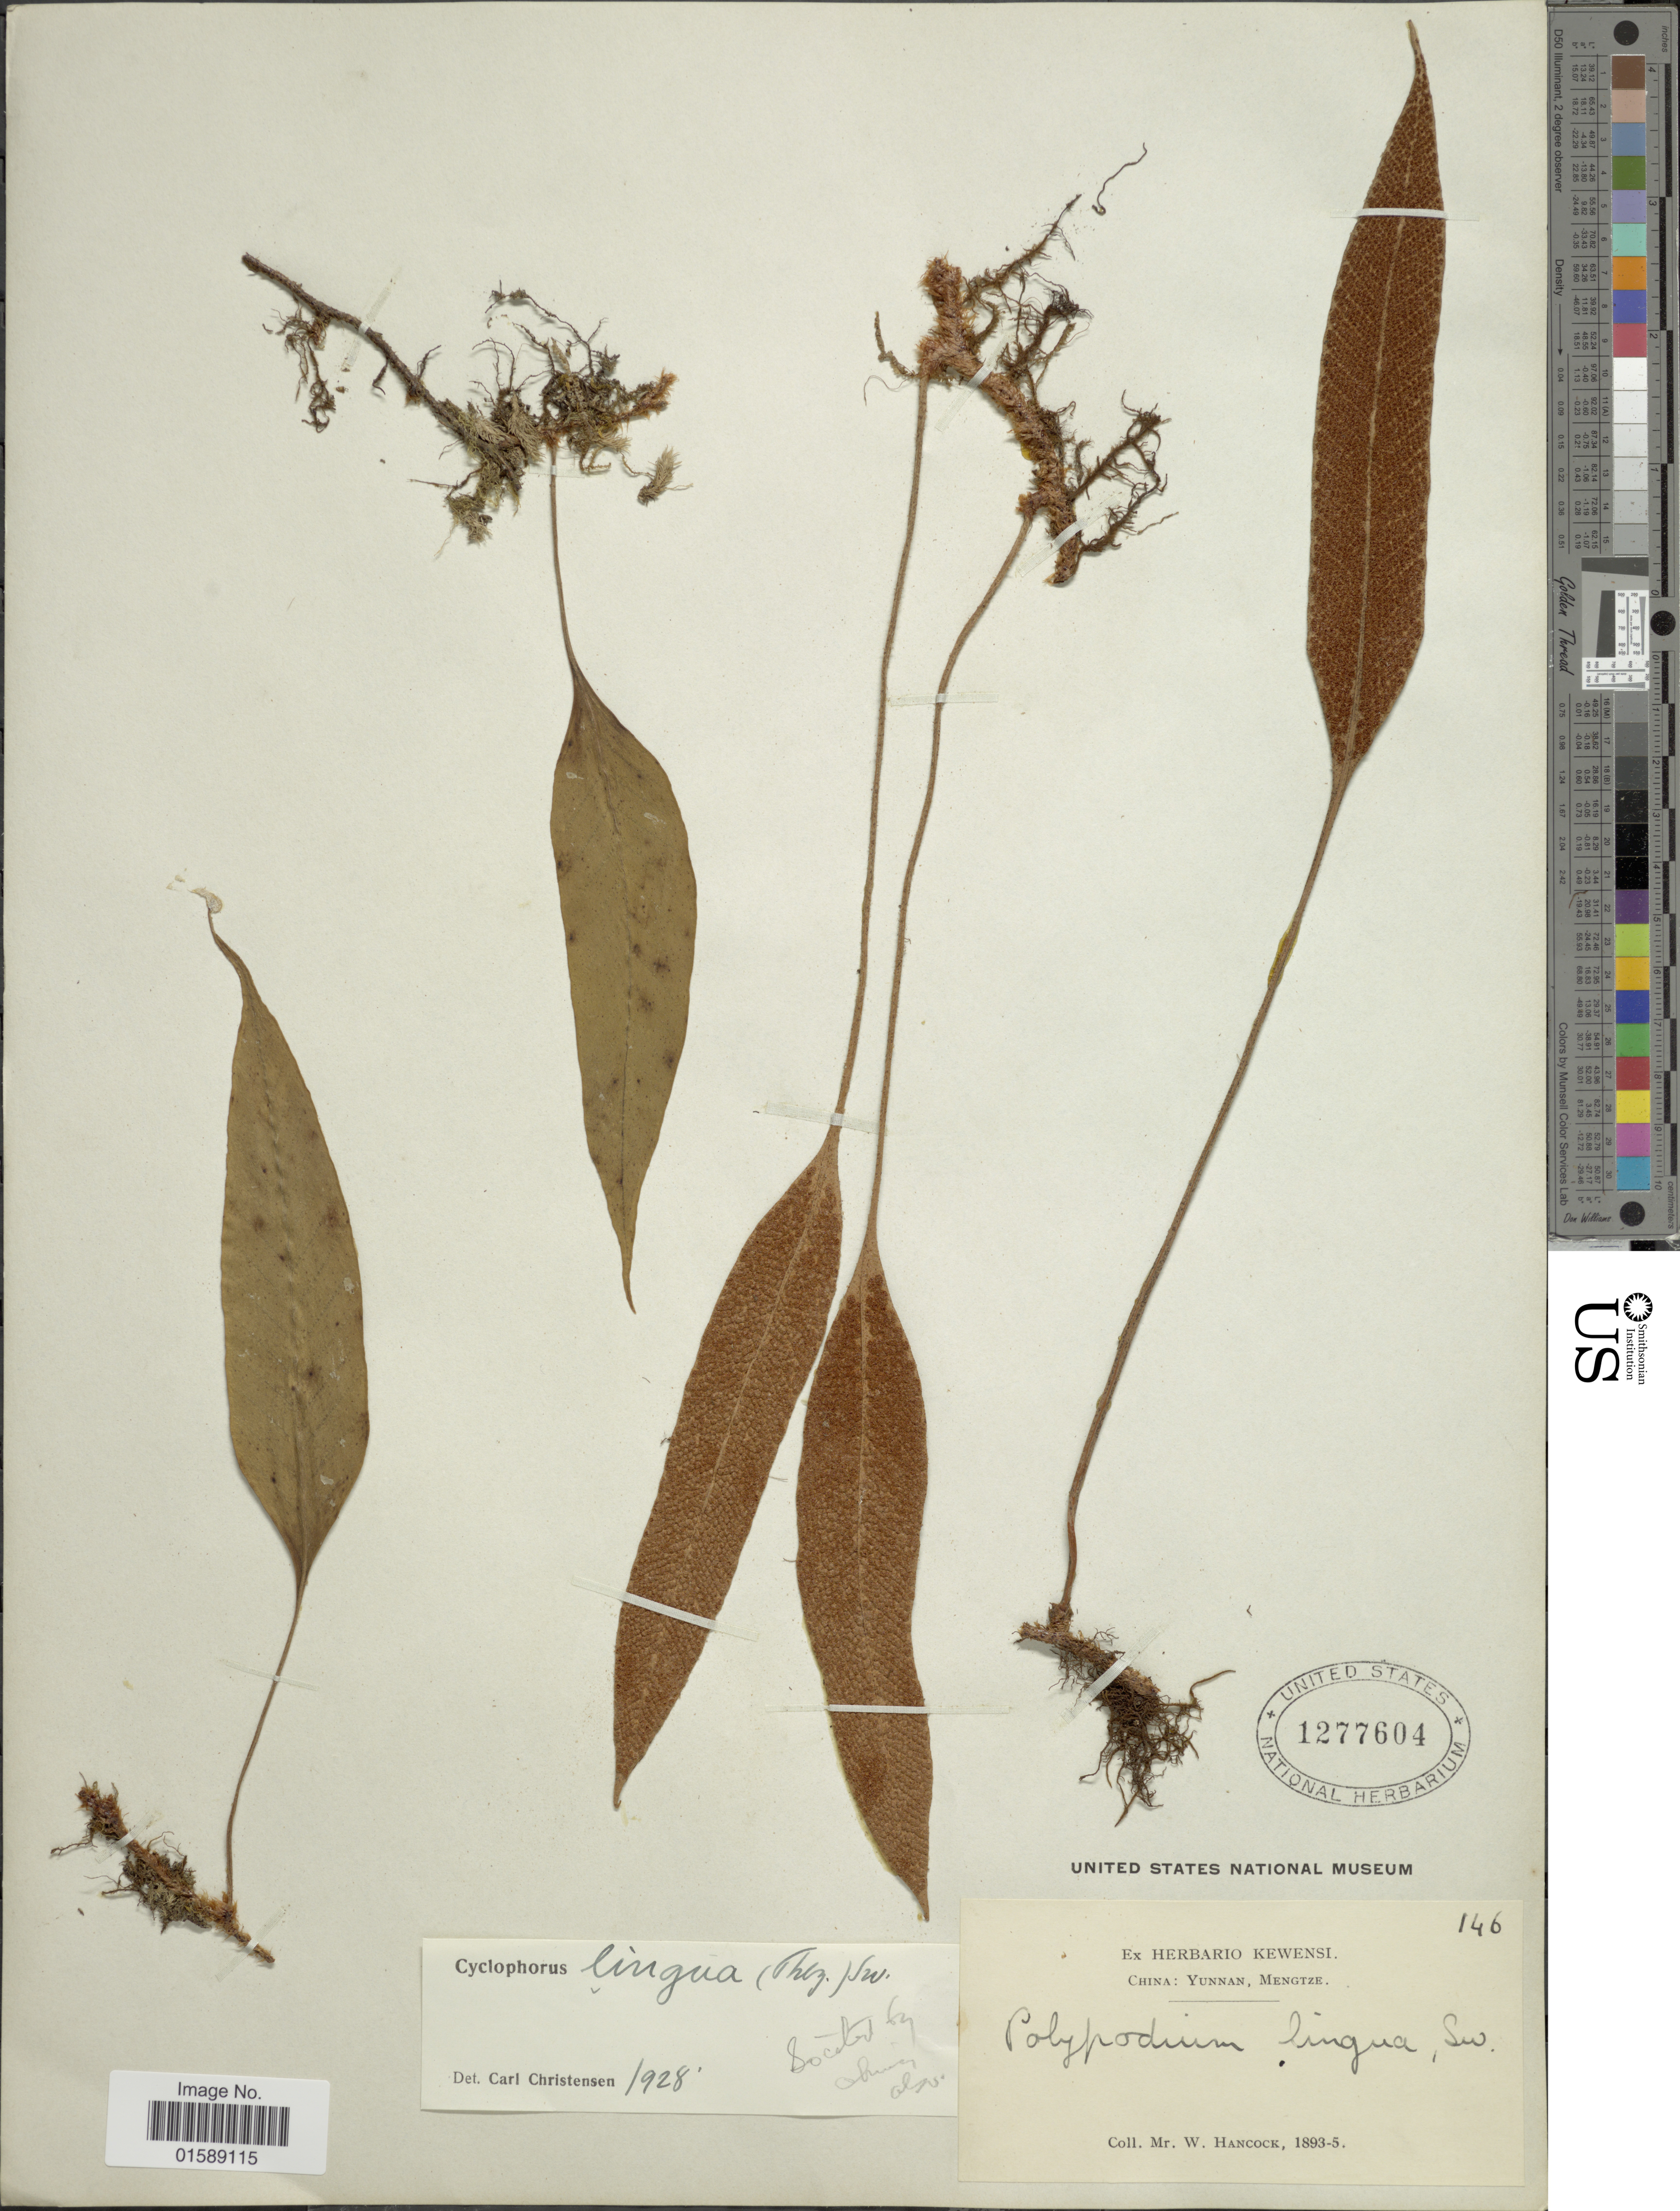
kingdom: Plantae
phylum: Tracheophyta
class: Polypodiopsida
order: Polypodiales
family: Polypodiaceae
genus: Pyrrosia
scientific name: Pyrrosia lingua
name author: (Thurb.) Farw.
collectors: W. Hancock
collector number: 146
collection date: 1893/1895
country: China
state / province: Yunnan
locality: Mengtze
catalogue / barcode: US 1277604